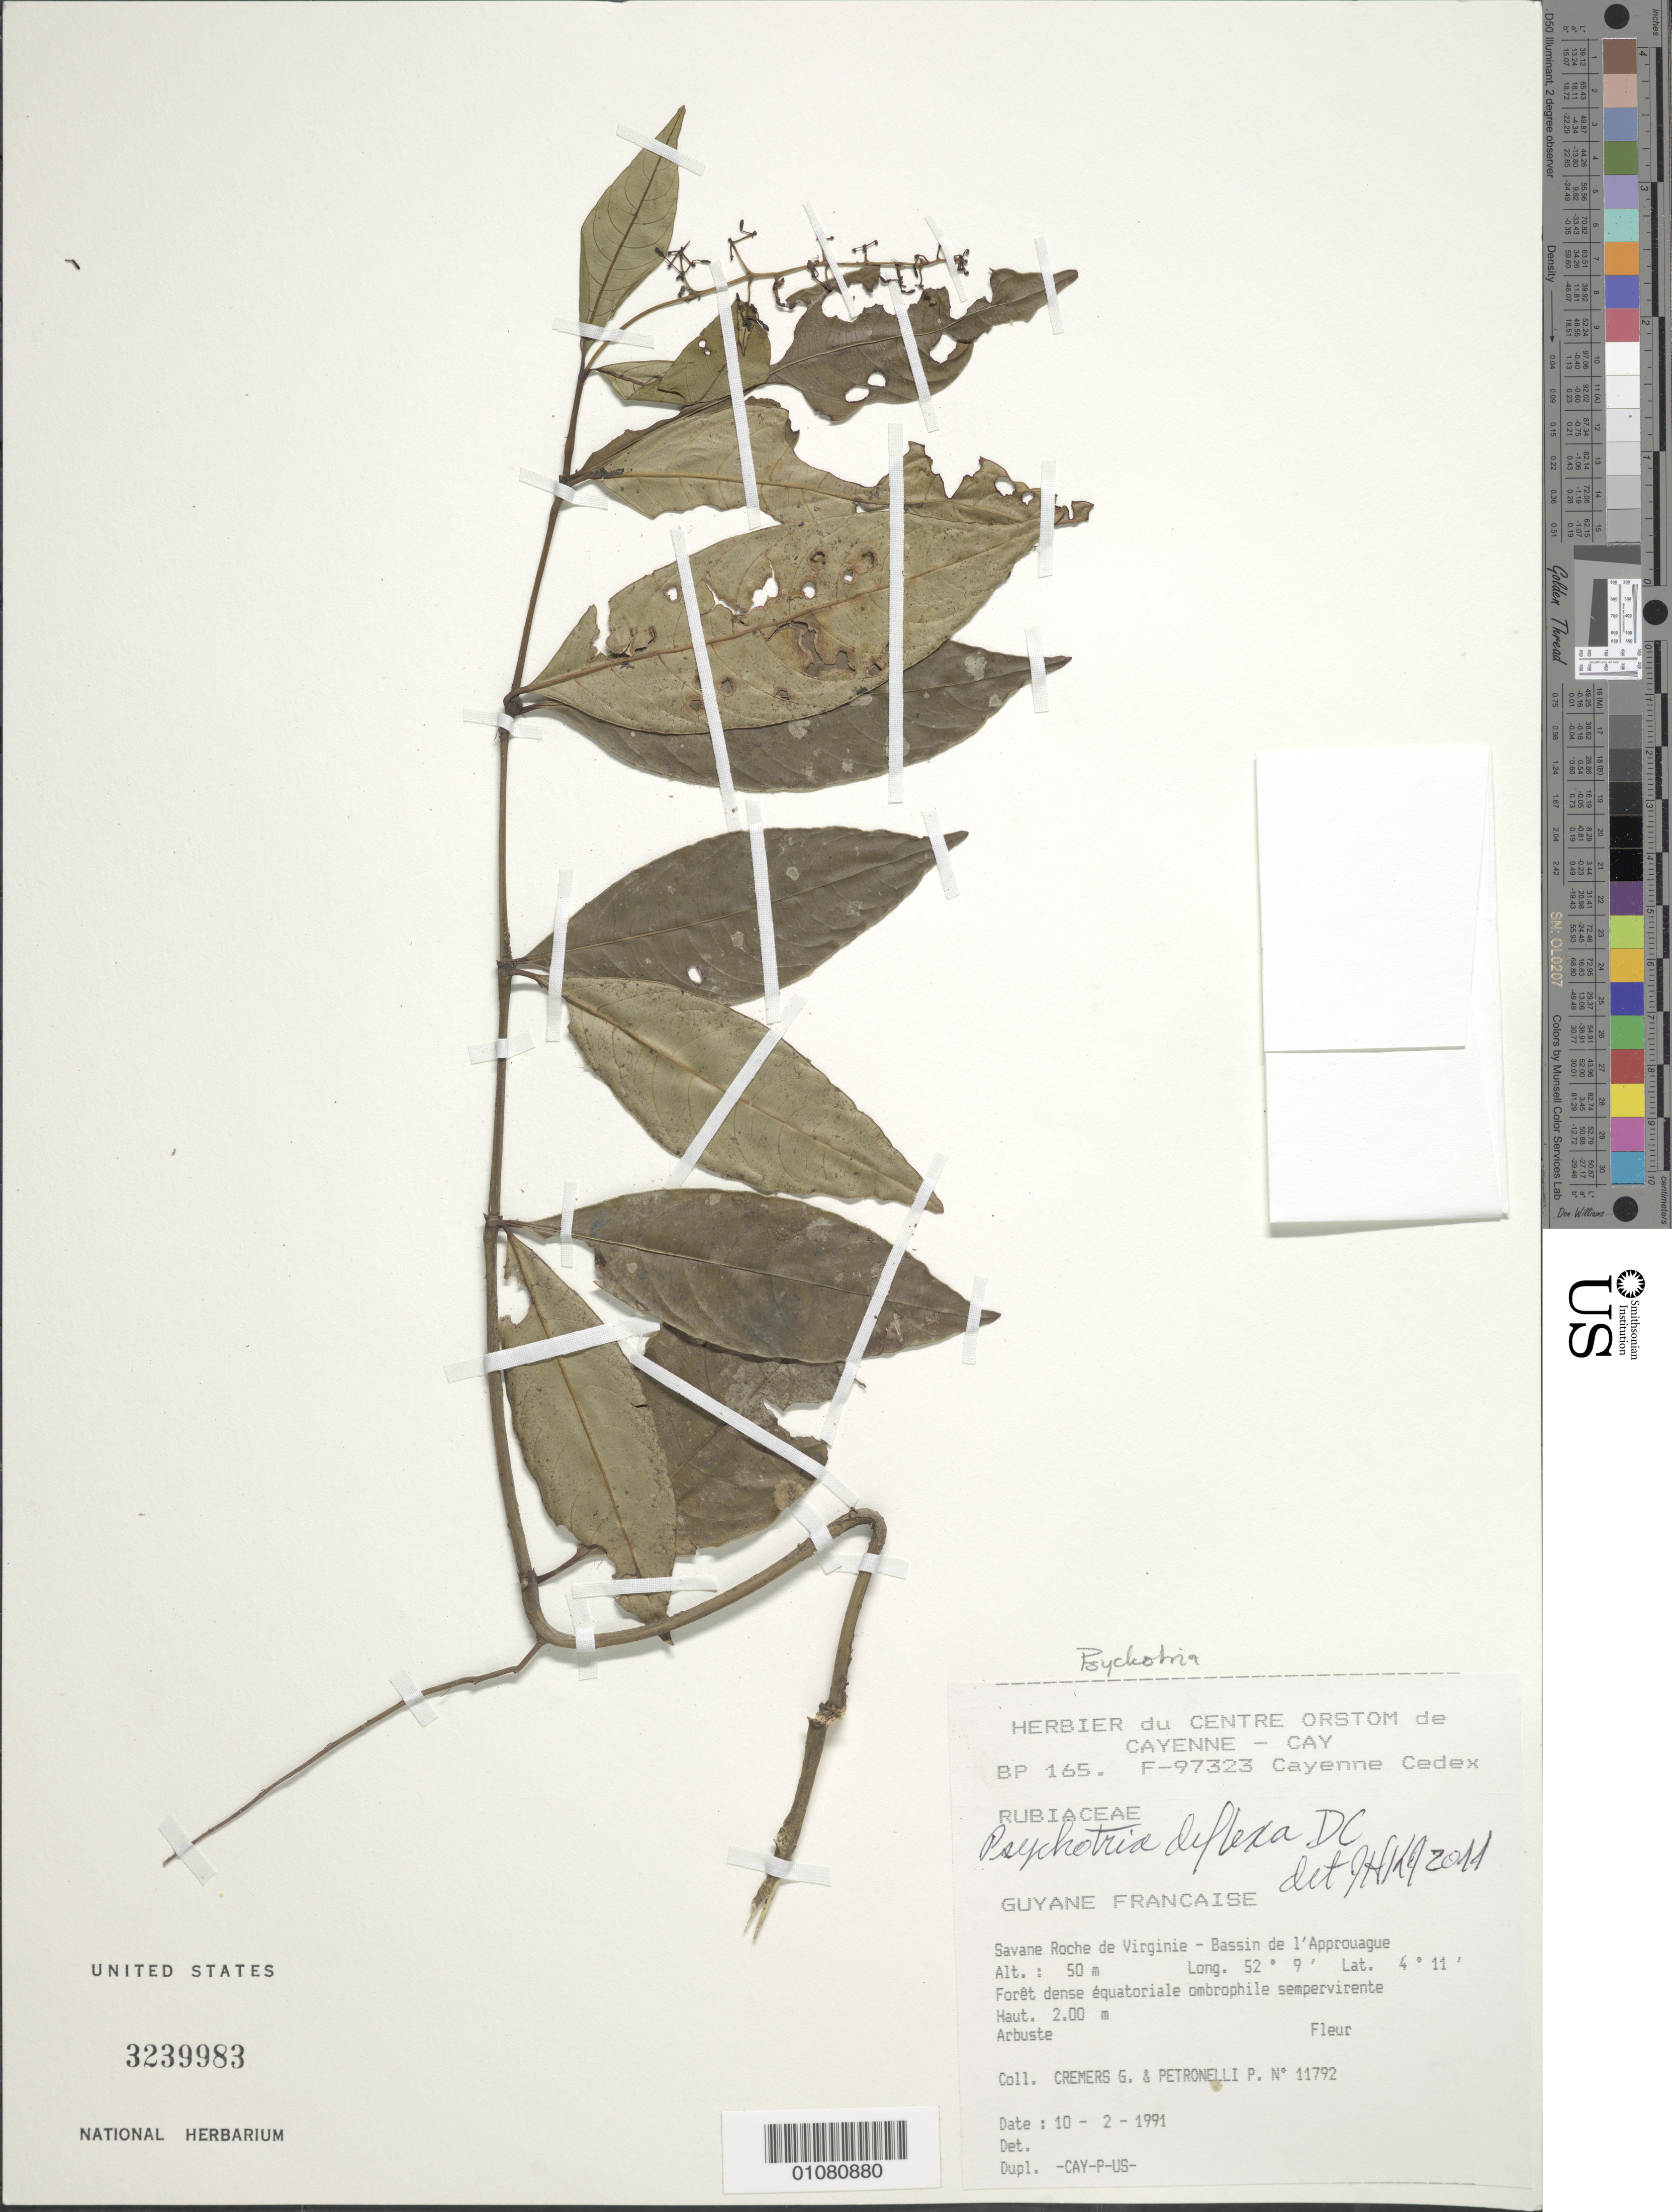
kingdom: Plantae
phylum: Tracheophyta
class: Magnoliopsida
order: Gentianales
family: Rubiaceae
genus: Palicourea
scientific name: Palicourea deflexa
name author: (DC.) Borhidi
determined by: Kirkbride, J. H., Jr.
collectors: G. Cremers & P. Petronelli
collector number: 11792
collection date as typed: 10-Feb-91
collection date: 1991-02-10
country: French Guiana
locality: Savane Roche de Virginie, Bassin de l'Approuague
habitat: Foret dense equitoriale ombrophile sempervirente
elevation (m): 50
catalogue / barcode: US 3239983